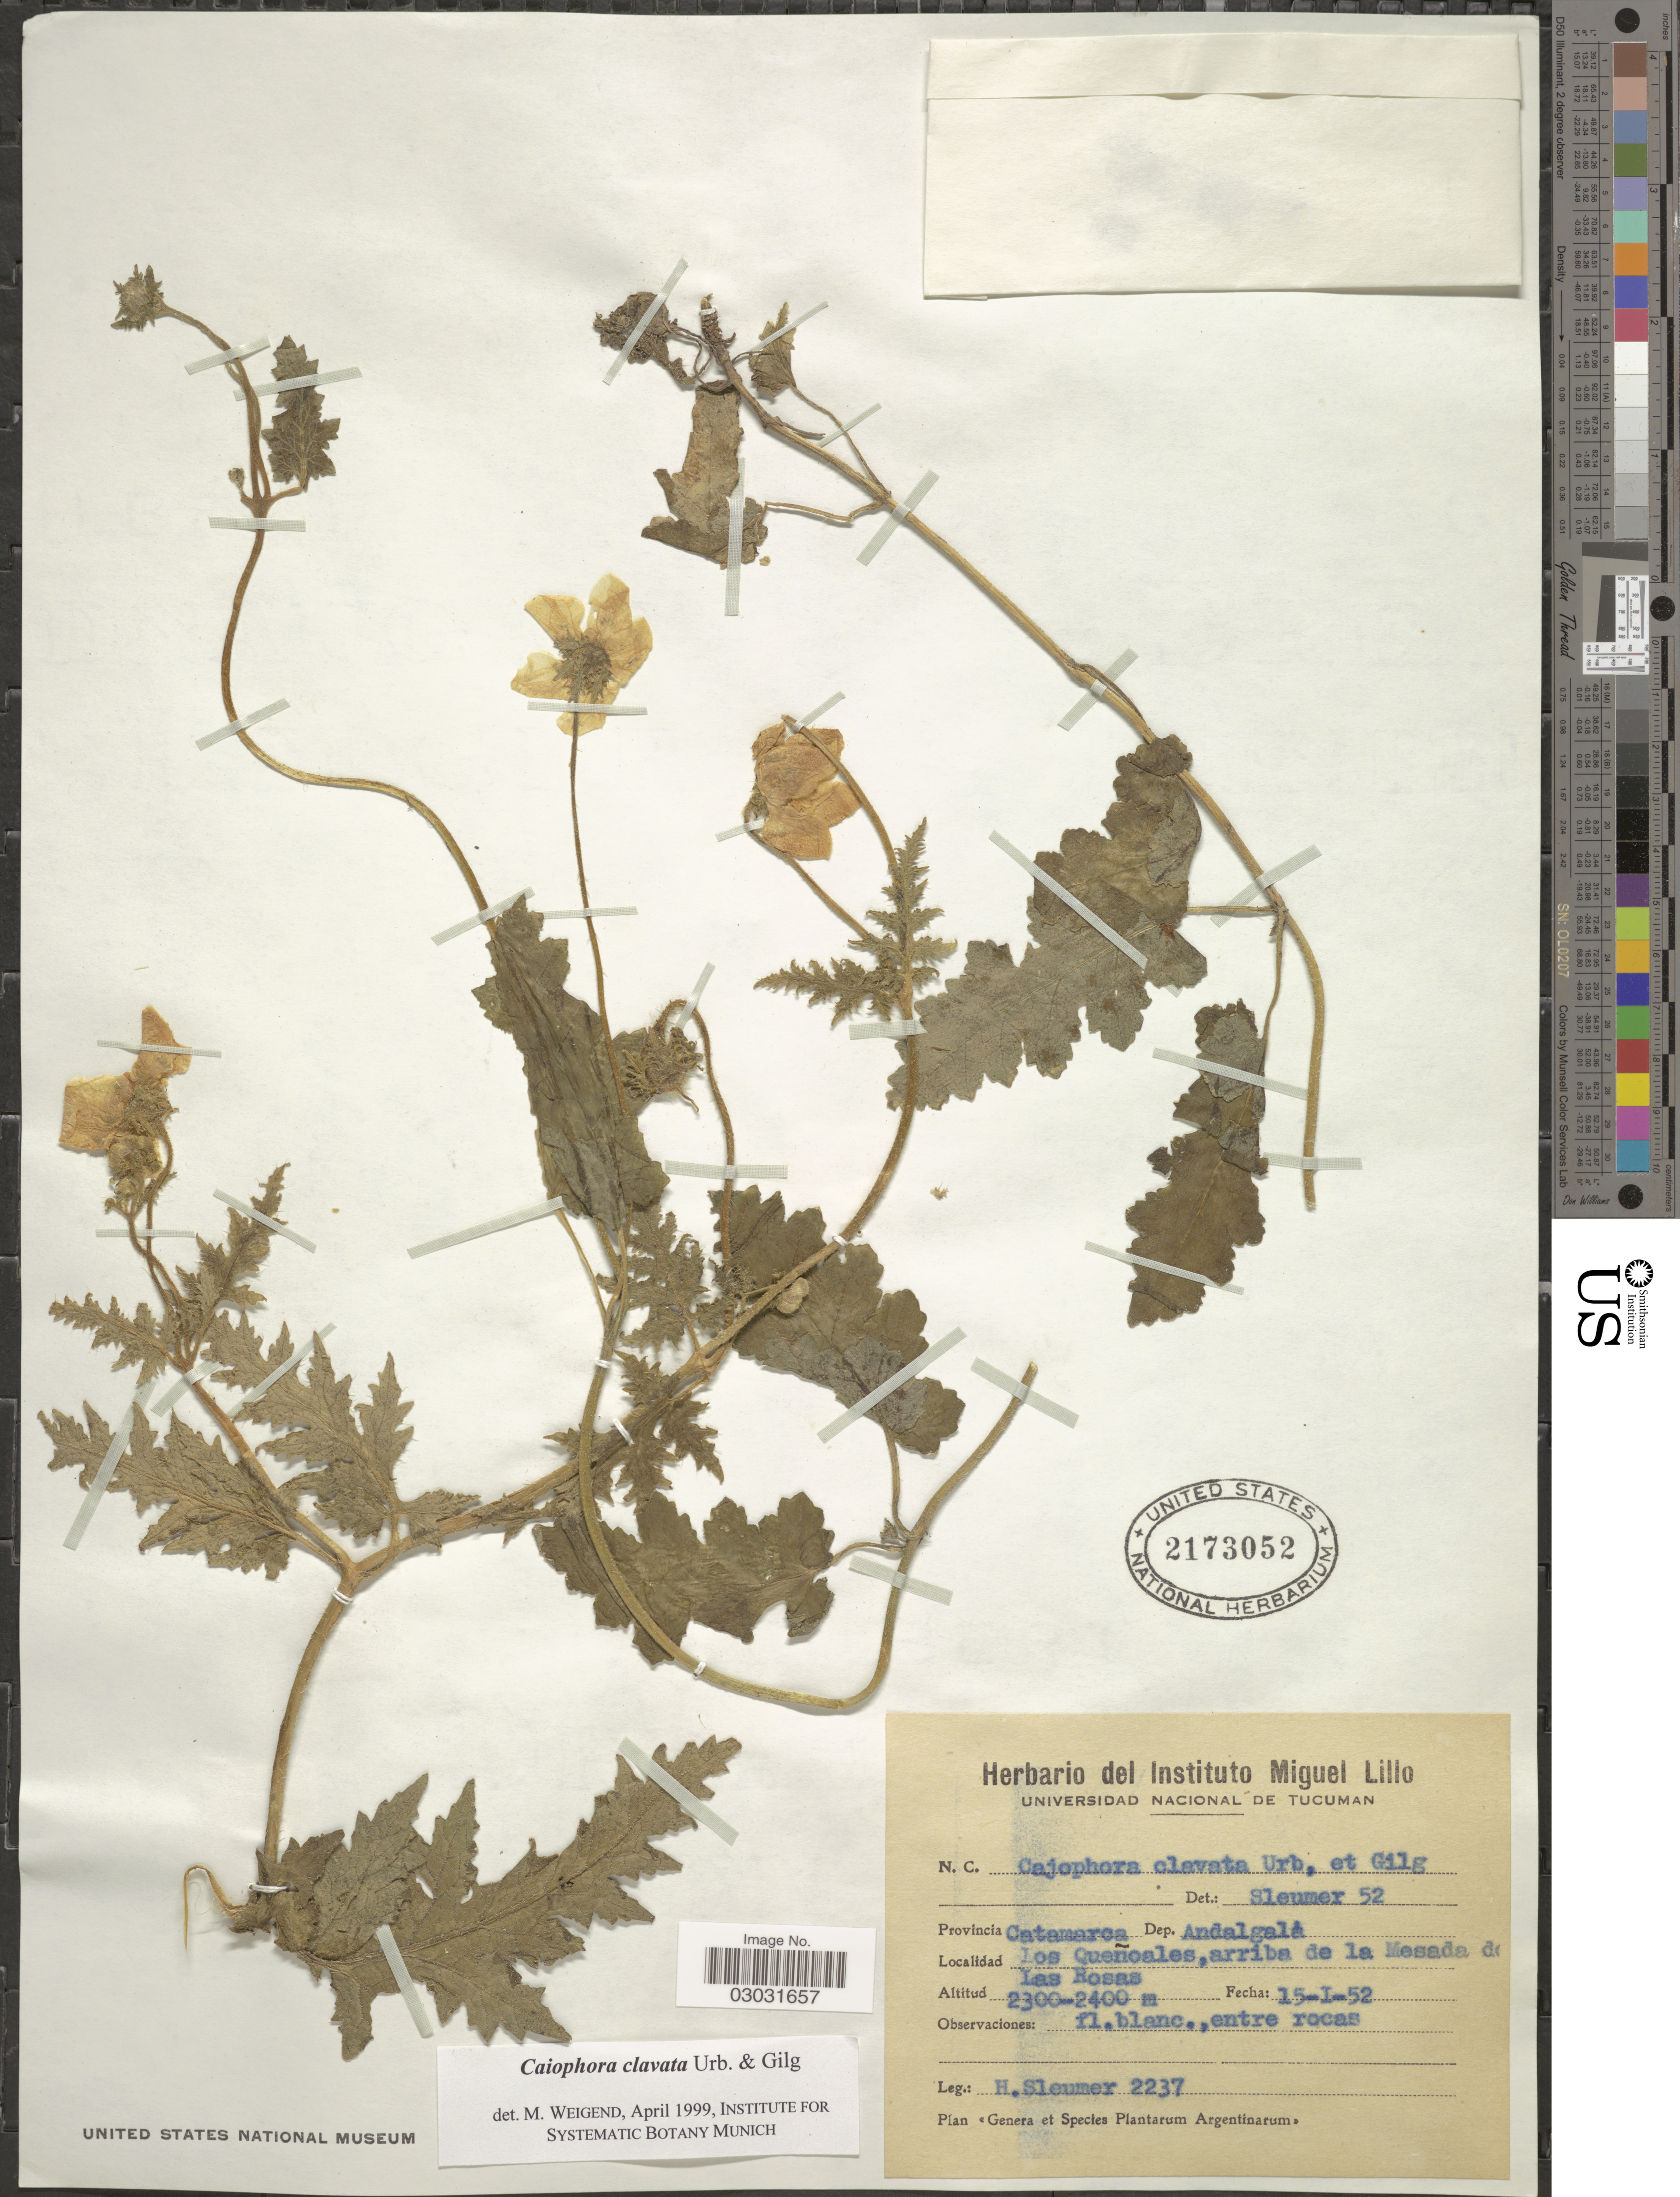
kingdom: Plantae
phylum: Tracheophyta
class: Magnoliopsida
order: Cornales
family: Loasaceae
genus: Caiophora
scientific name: Caiophora clavata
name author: Urb. & Gilg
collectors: H. O. Sleumer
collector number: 2237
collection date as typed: Transcribed d/m/y: 15/1/52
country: Argentina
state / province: Catamarca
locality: Dep. Andalgalá. Los Queñoales, arriba de la Mesada de Las Rosas.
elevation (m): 2300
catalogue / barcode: US 2173052